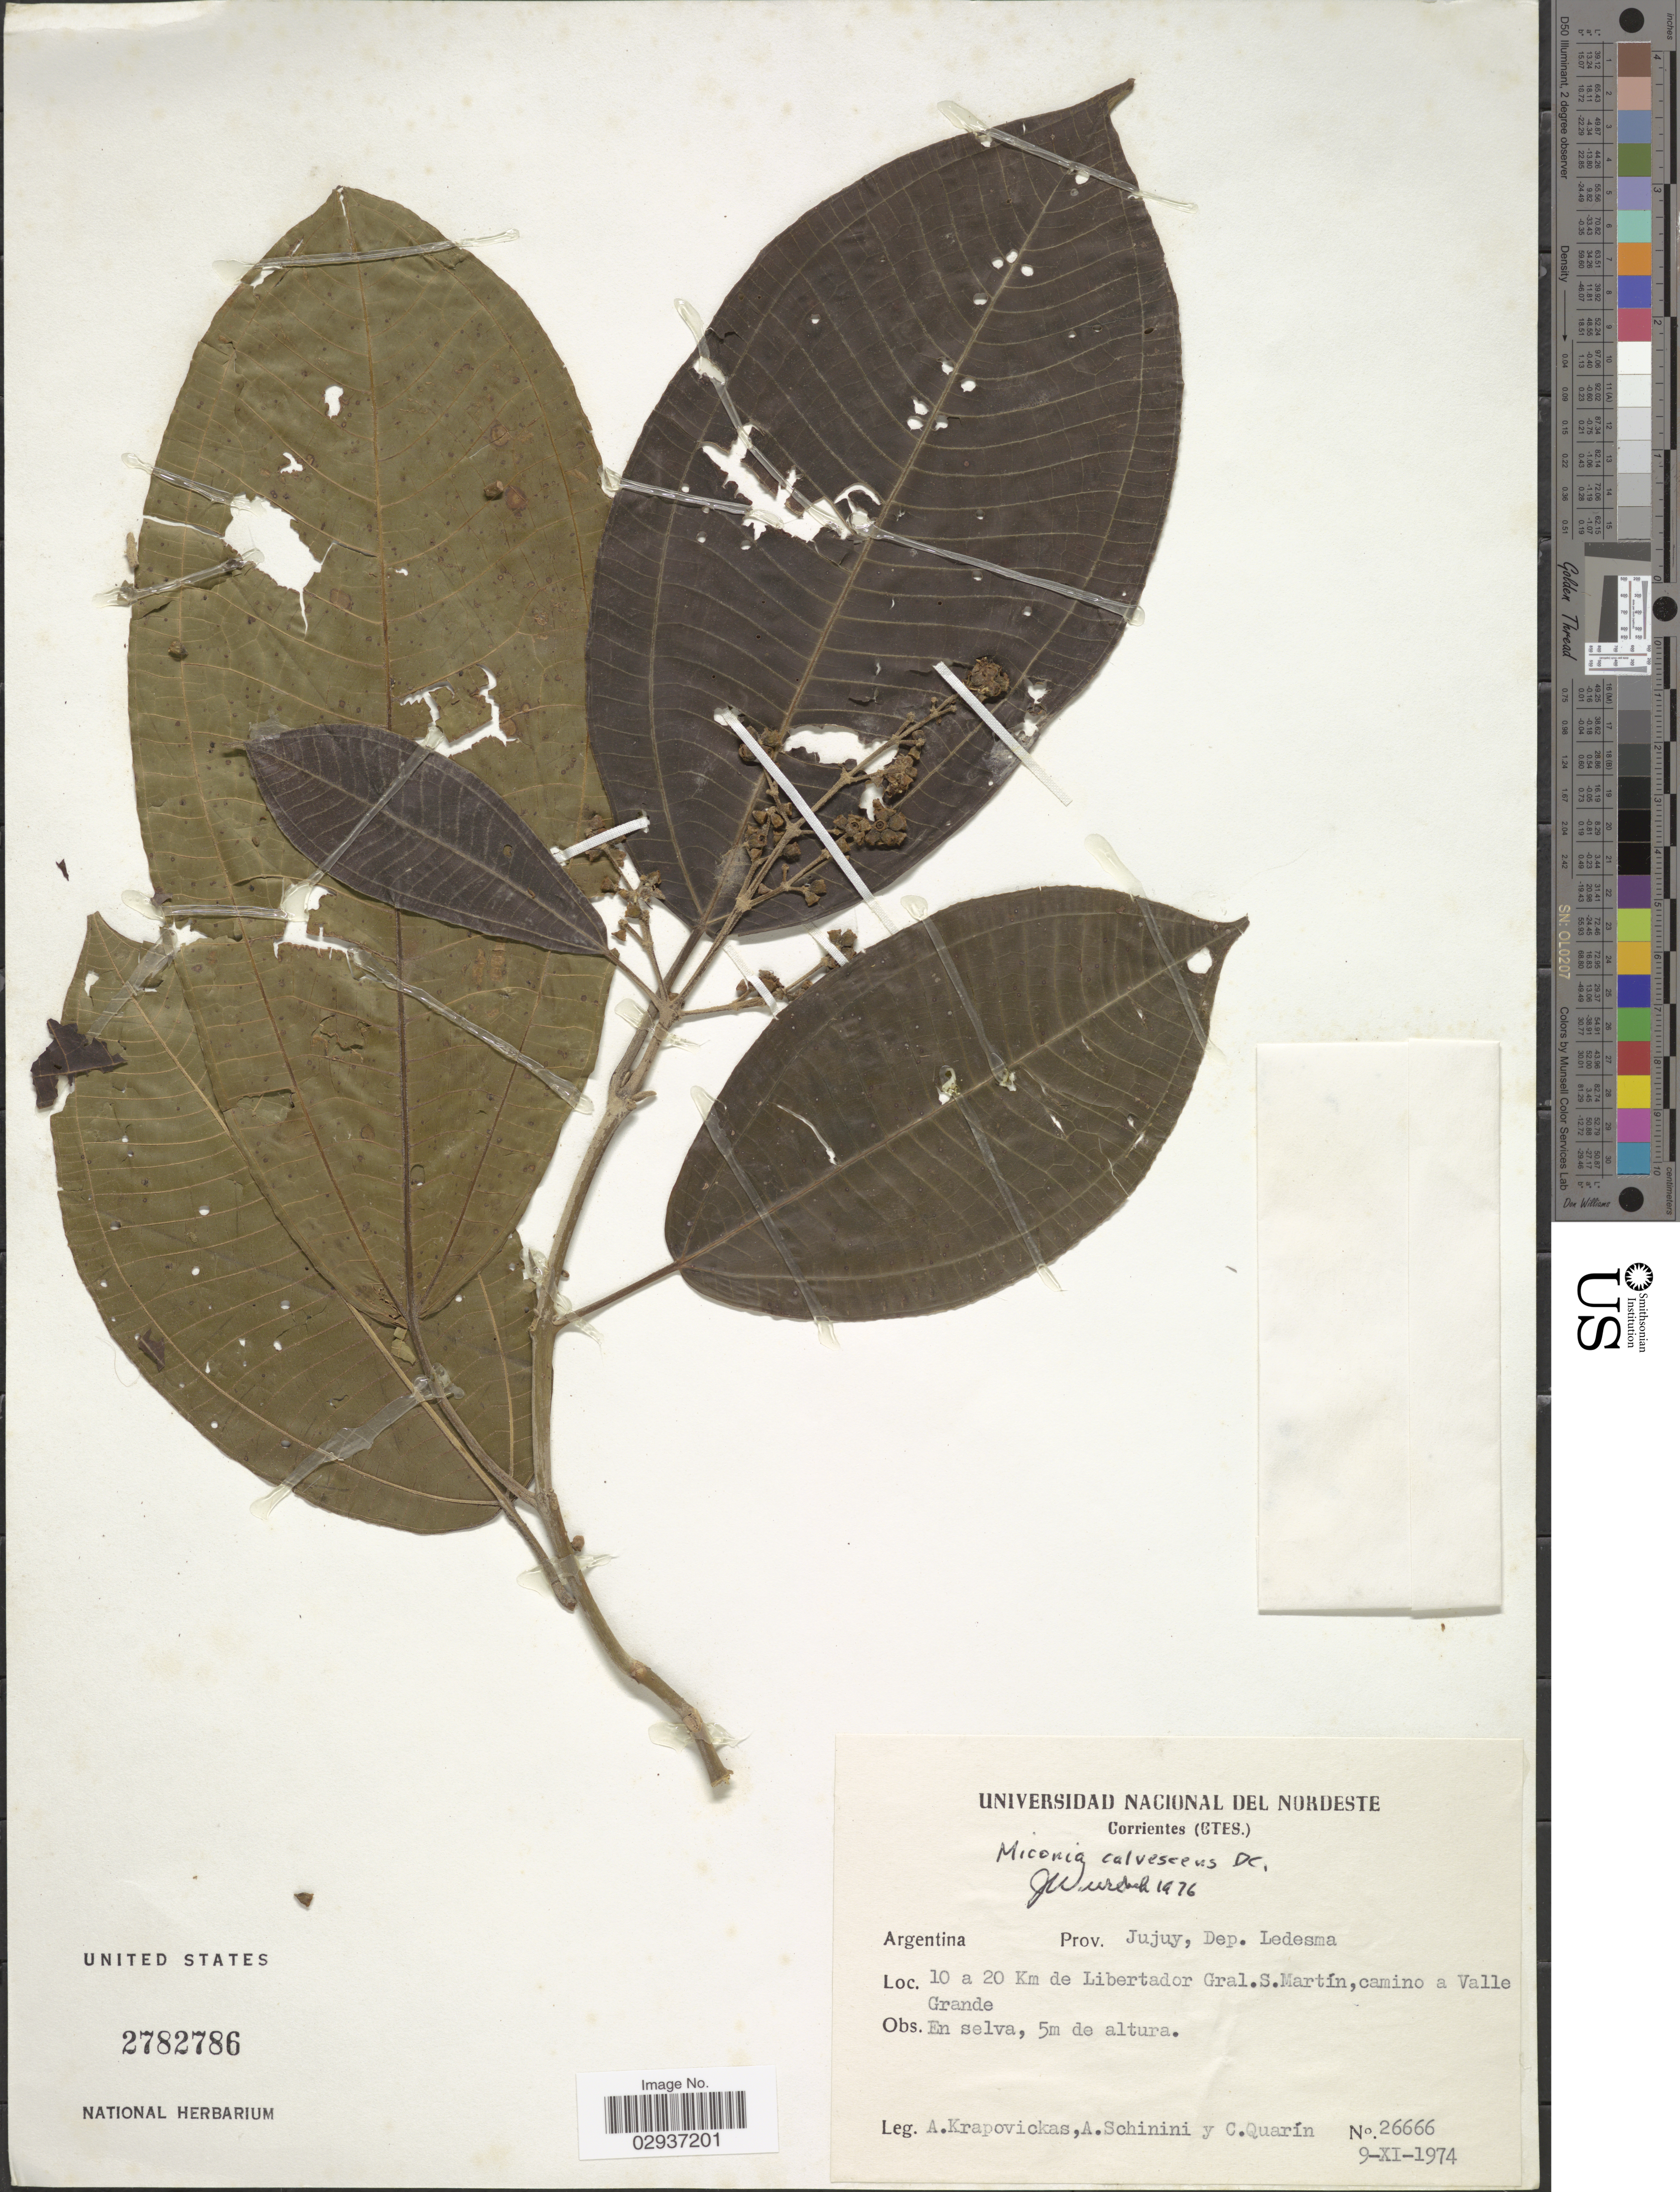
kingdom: Plantae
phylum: Tracheophyta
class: Magnoliopsida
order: Myrtales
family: Melastomataceae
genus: Miconia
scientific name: Miconia calvescens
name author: DC.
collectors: A. Krapovickas, A. Schinini & C. Quarín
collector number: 26666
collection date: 1974-11-09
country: Argentina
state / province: Jujuy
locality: Prov. Jujuy, Dep. Ledesma. 10 a 20 Km de Libertaor Gral. S. Martín, camino a Valle Grande.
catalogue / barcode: US 2782786